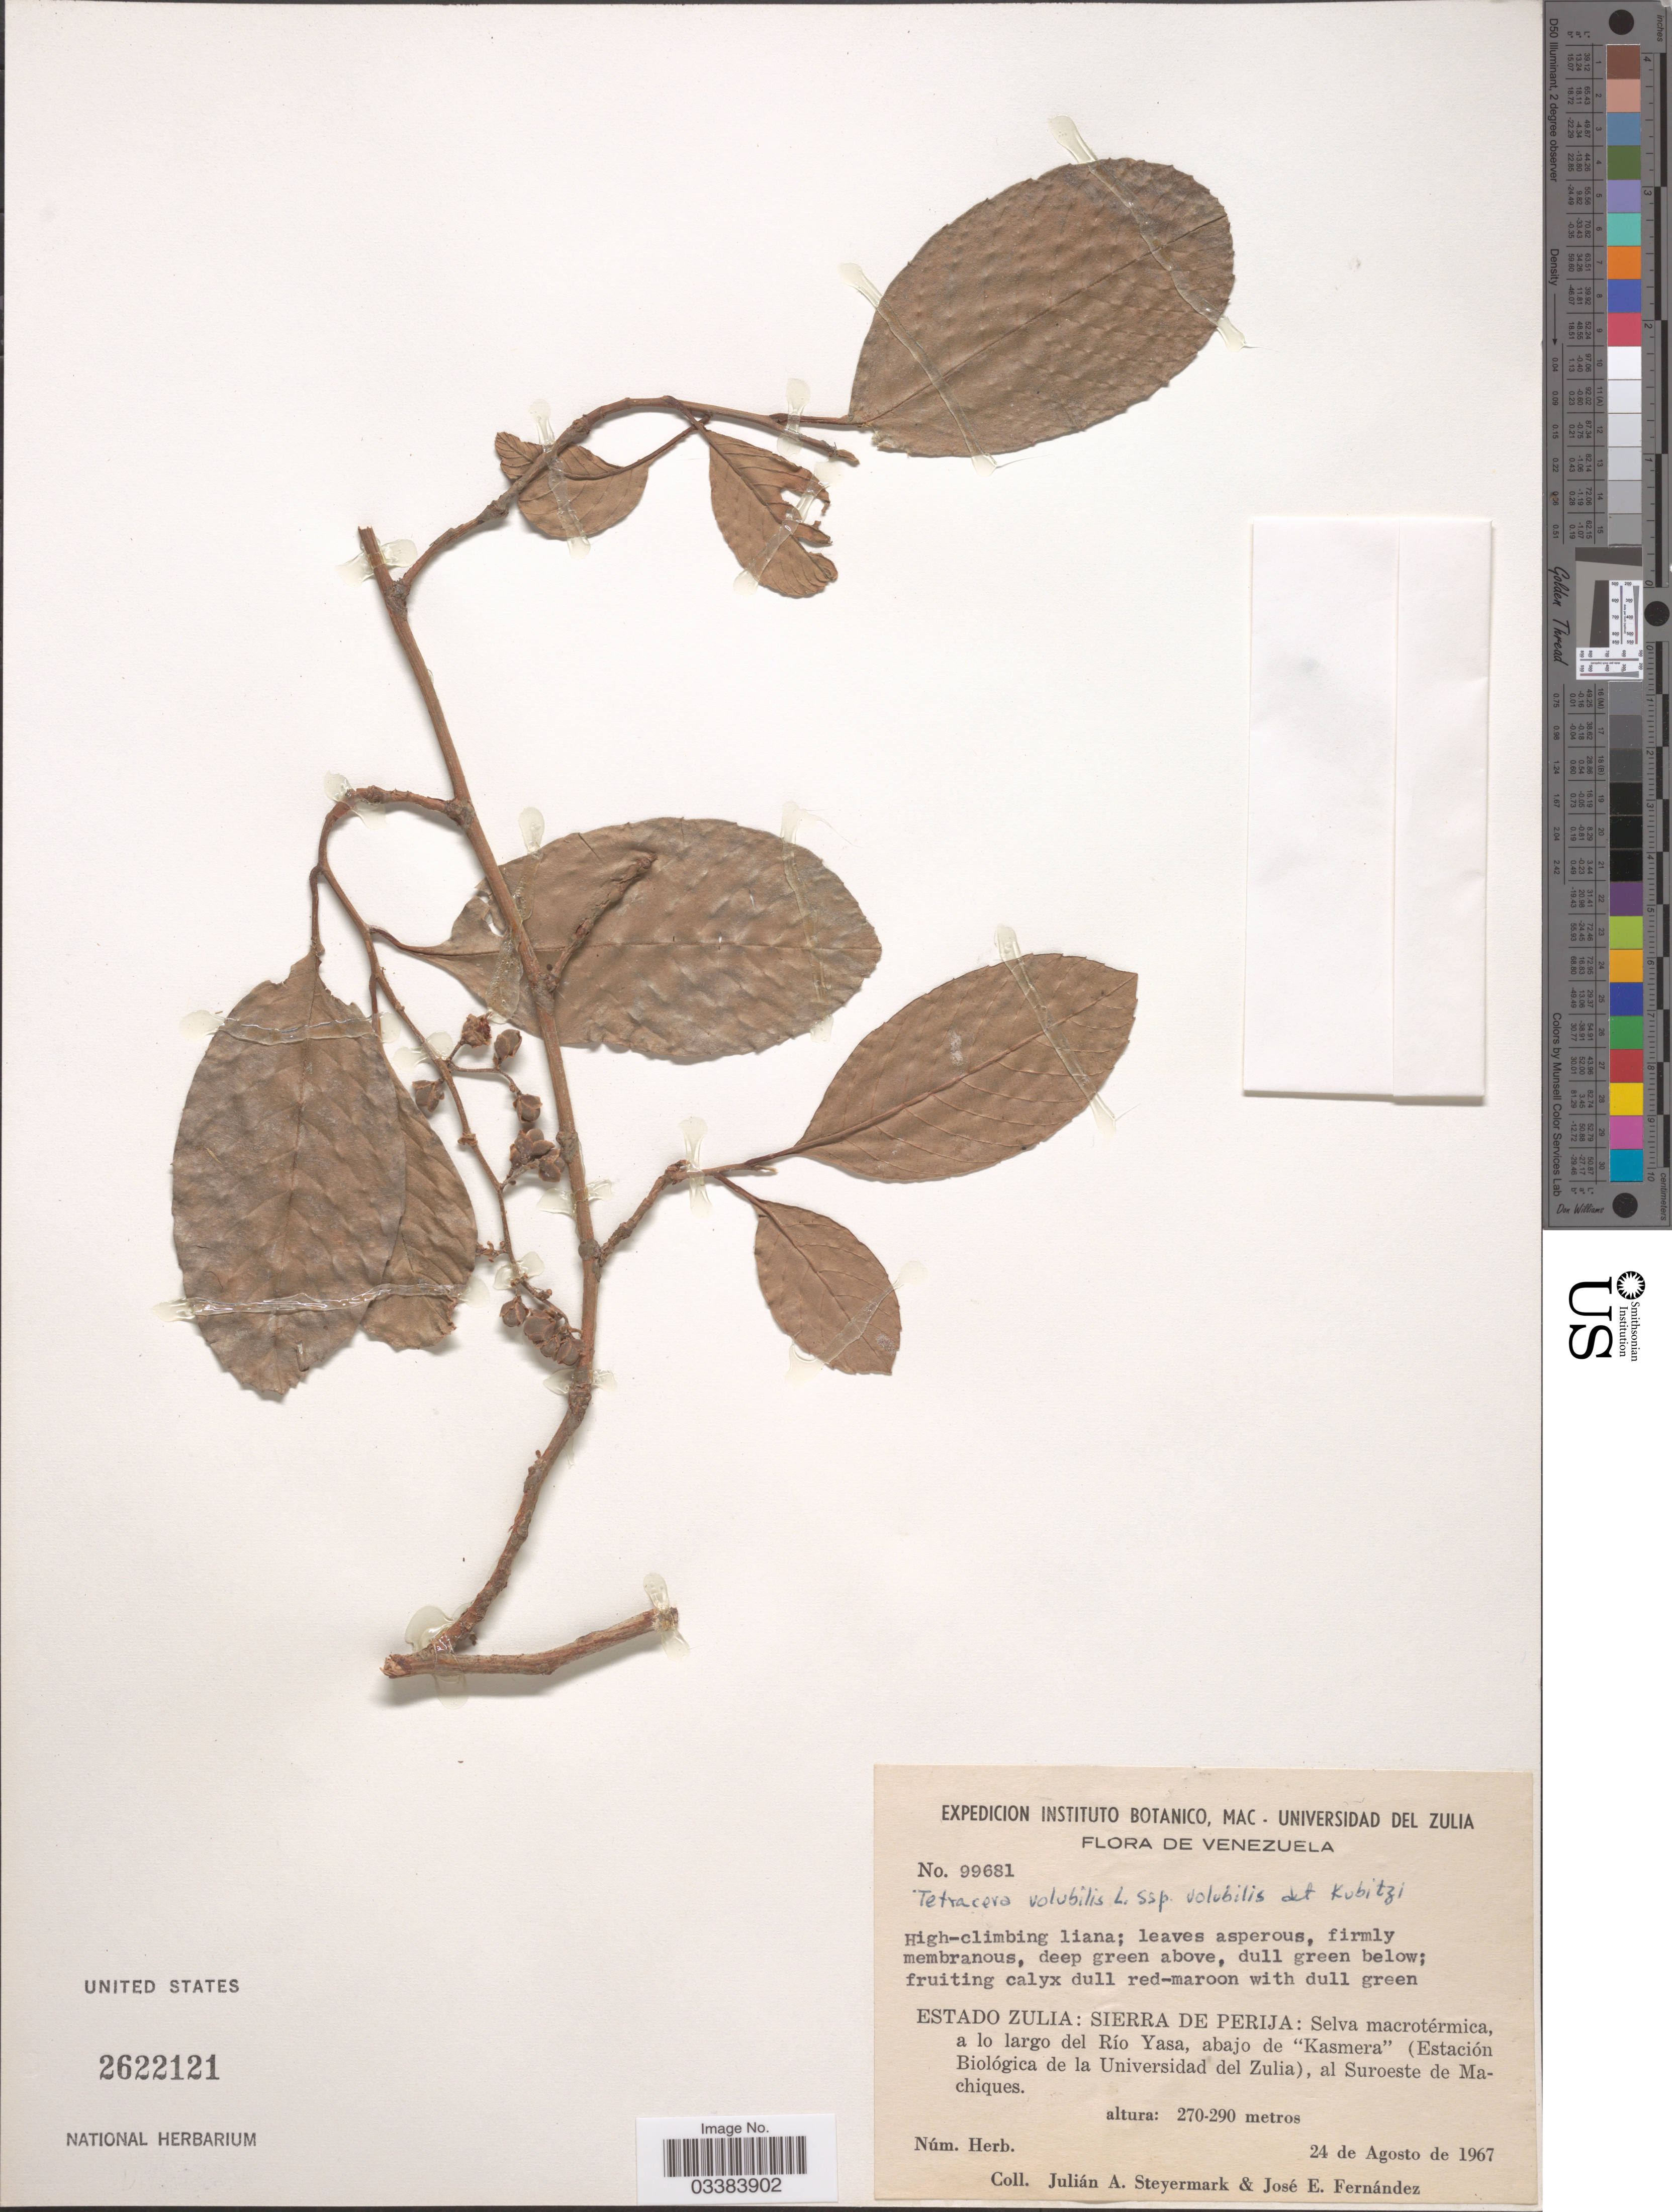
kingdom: Plantae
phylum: Tracheophyta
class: Magnoliopsida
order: Dilleniales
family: Dilleniaceae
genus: Tetracera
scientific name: Tetracera volubilis subsp. volubilis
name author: L.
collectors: J. Steyermark & J. Fernández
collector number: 99681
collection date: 1967-08-24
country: Venezuela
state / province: Zulia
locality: Sierra de perija: Selva macrotérmica, a lo largo del Río Yasa abajo de "Kasmera" (Estación Biológica de la Universidad del Zulia), al Suroeste de Machiques.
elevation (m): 270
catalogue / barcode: US 2622121